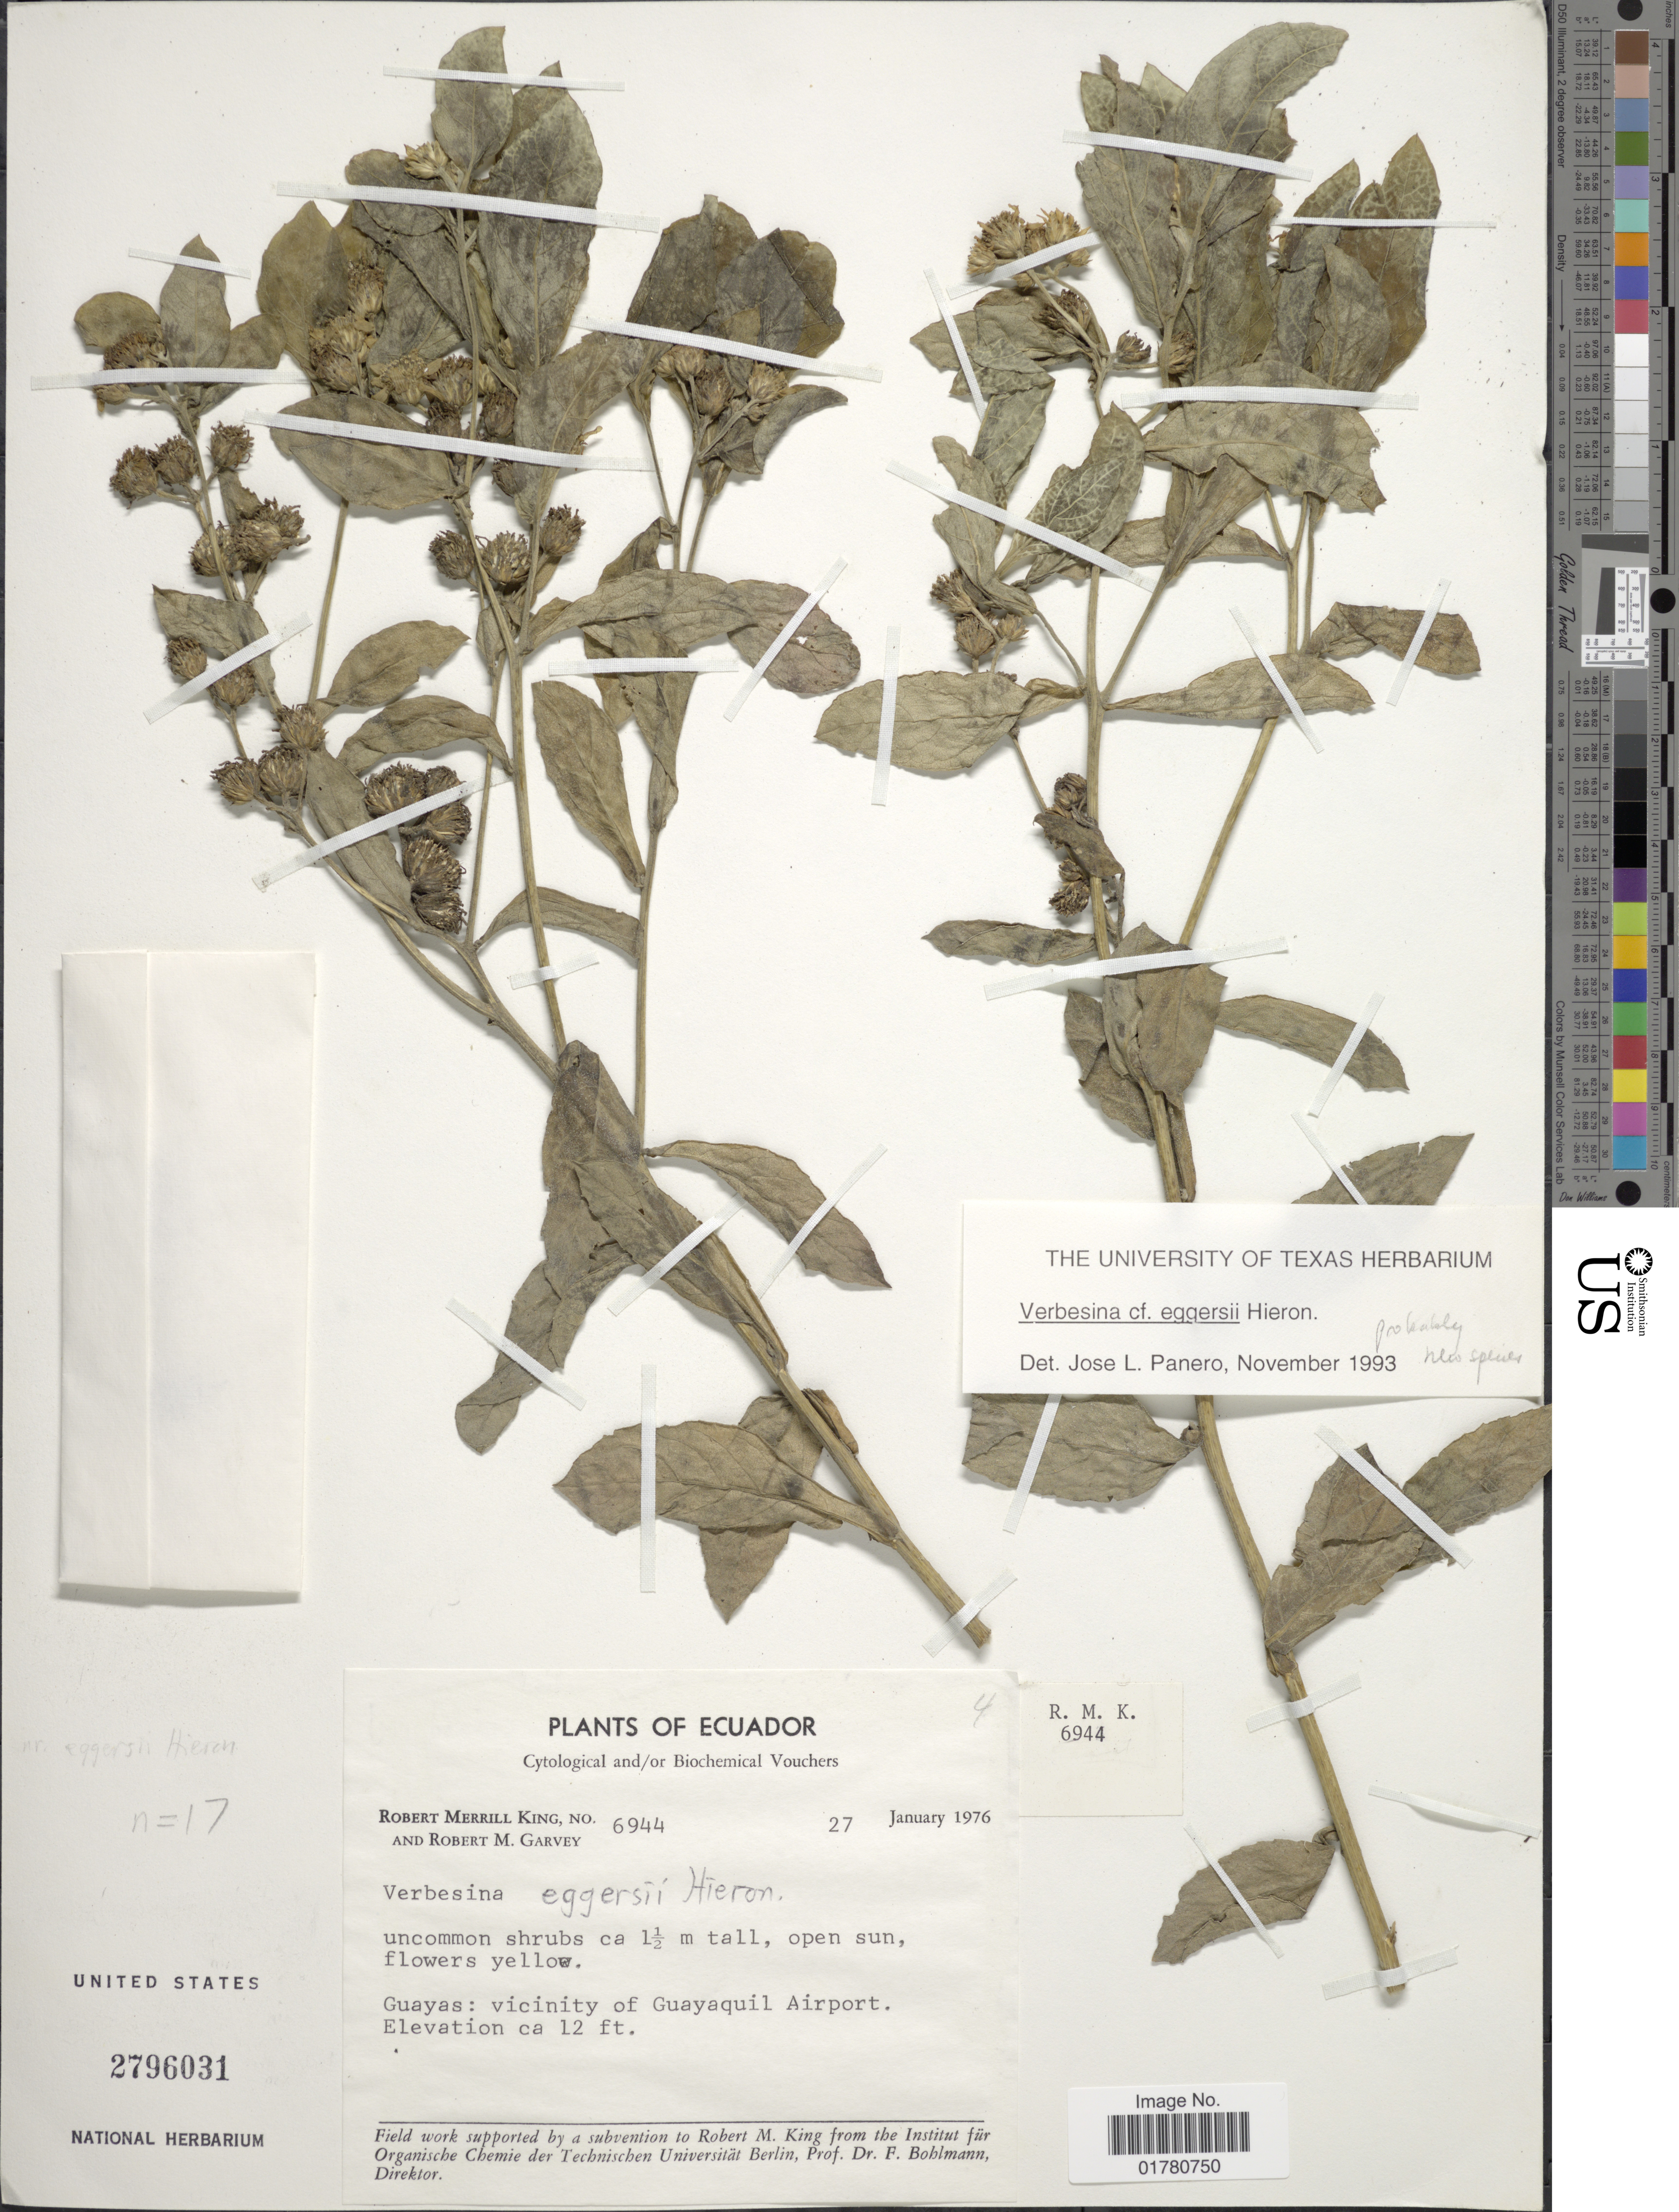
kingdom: Plantae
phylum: Tracheophyta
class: Magnoliopsida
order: Asterales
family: Asteraceae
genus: Verbesina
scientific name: Verbesina eggersii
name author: Hieron.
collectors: R. M. King & R. Garvey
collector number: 6944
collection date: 1976-01-27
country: Ecuador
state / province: Guayas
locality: Vicinity of Guayaquil Airport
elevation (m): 4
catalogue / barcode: US 2796031